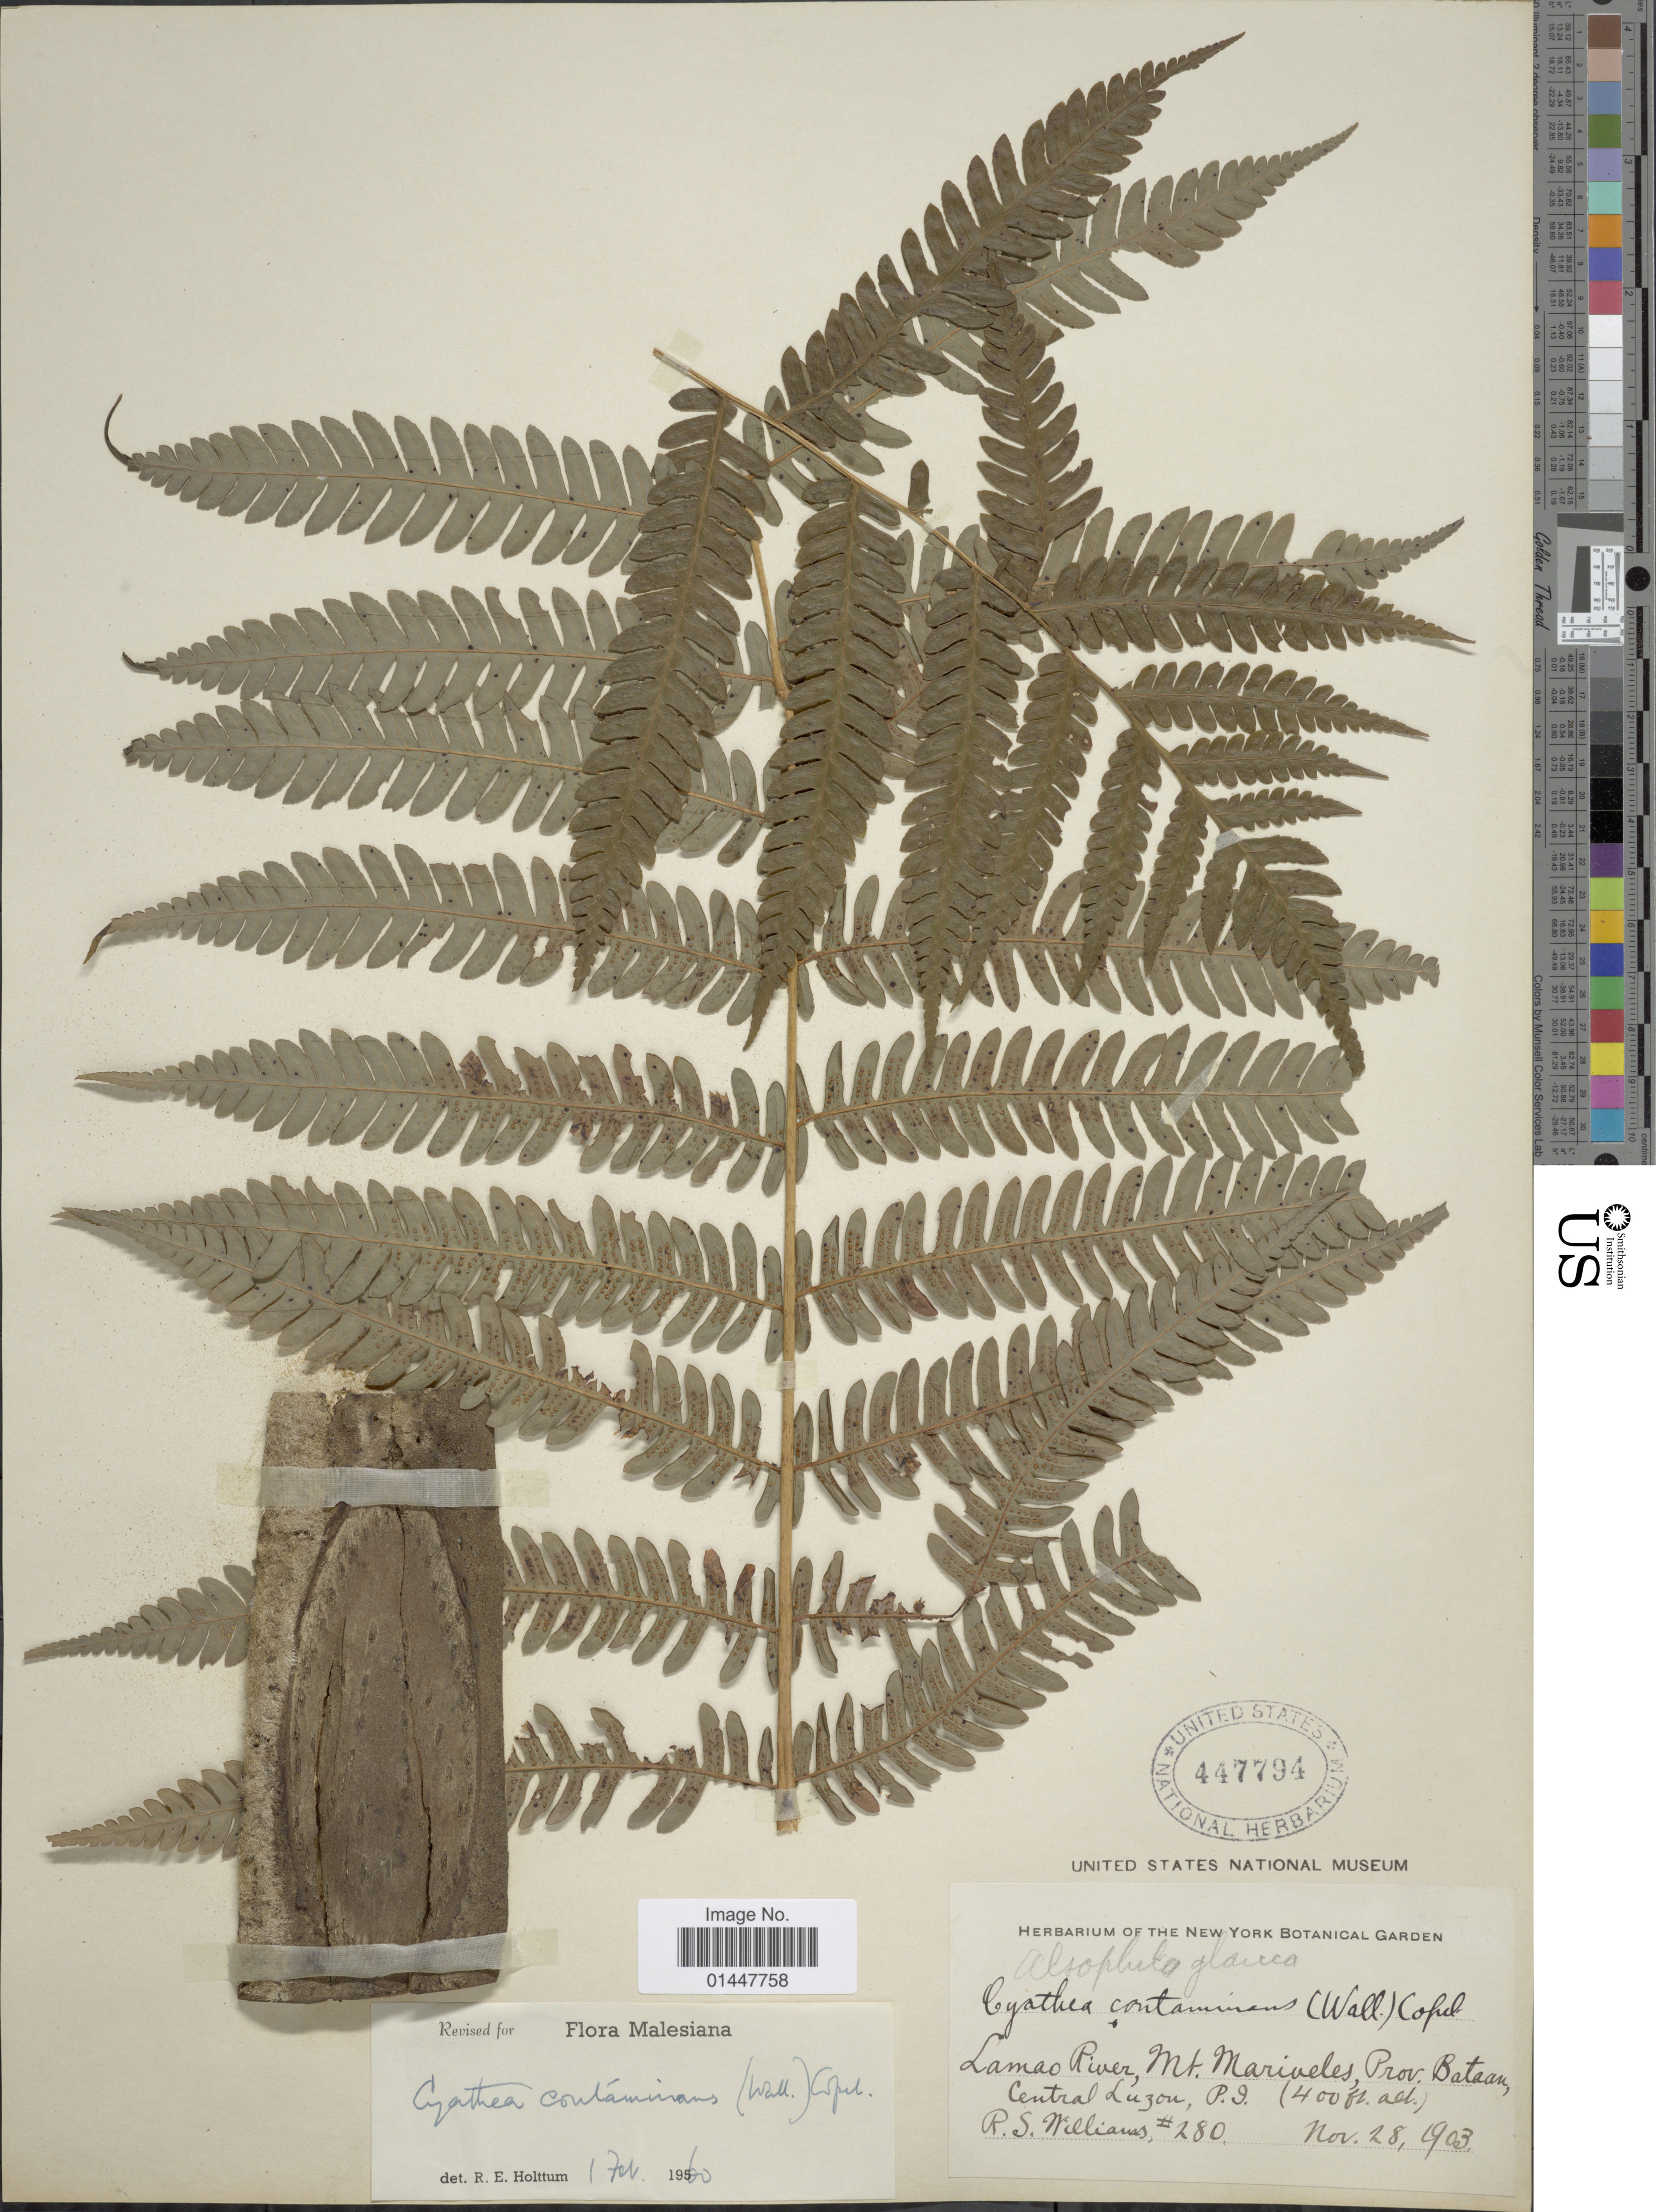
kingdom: Plantae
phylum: Tracheophyta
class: Polypodiopsida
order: Cyatheales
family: Cyatheaceae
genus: Sphaeropteris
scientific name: Sphaeropteris glauca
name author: (Blume) R.M. Tryon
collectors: R. S. Williams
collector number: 280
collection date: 1903-11-28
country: Philippines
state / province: Central Luzon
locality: Lamao River, Mt. Mariveles, Prov. Bataan.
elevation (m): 122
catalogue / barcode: US 447794